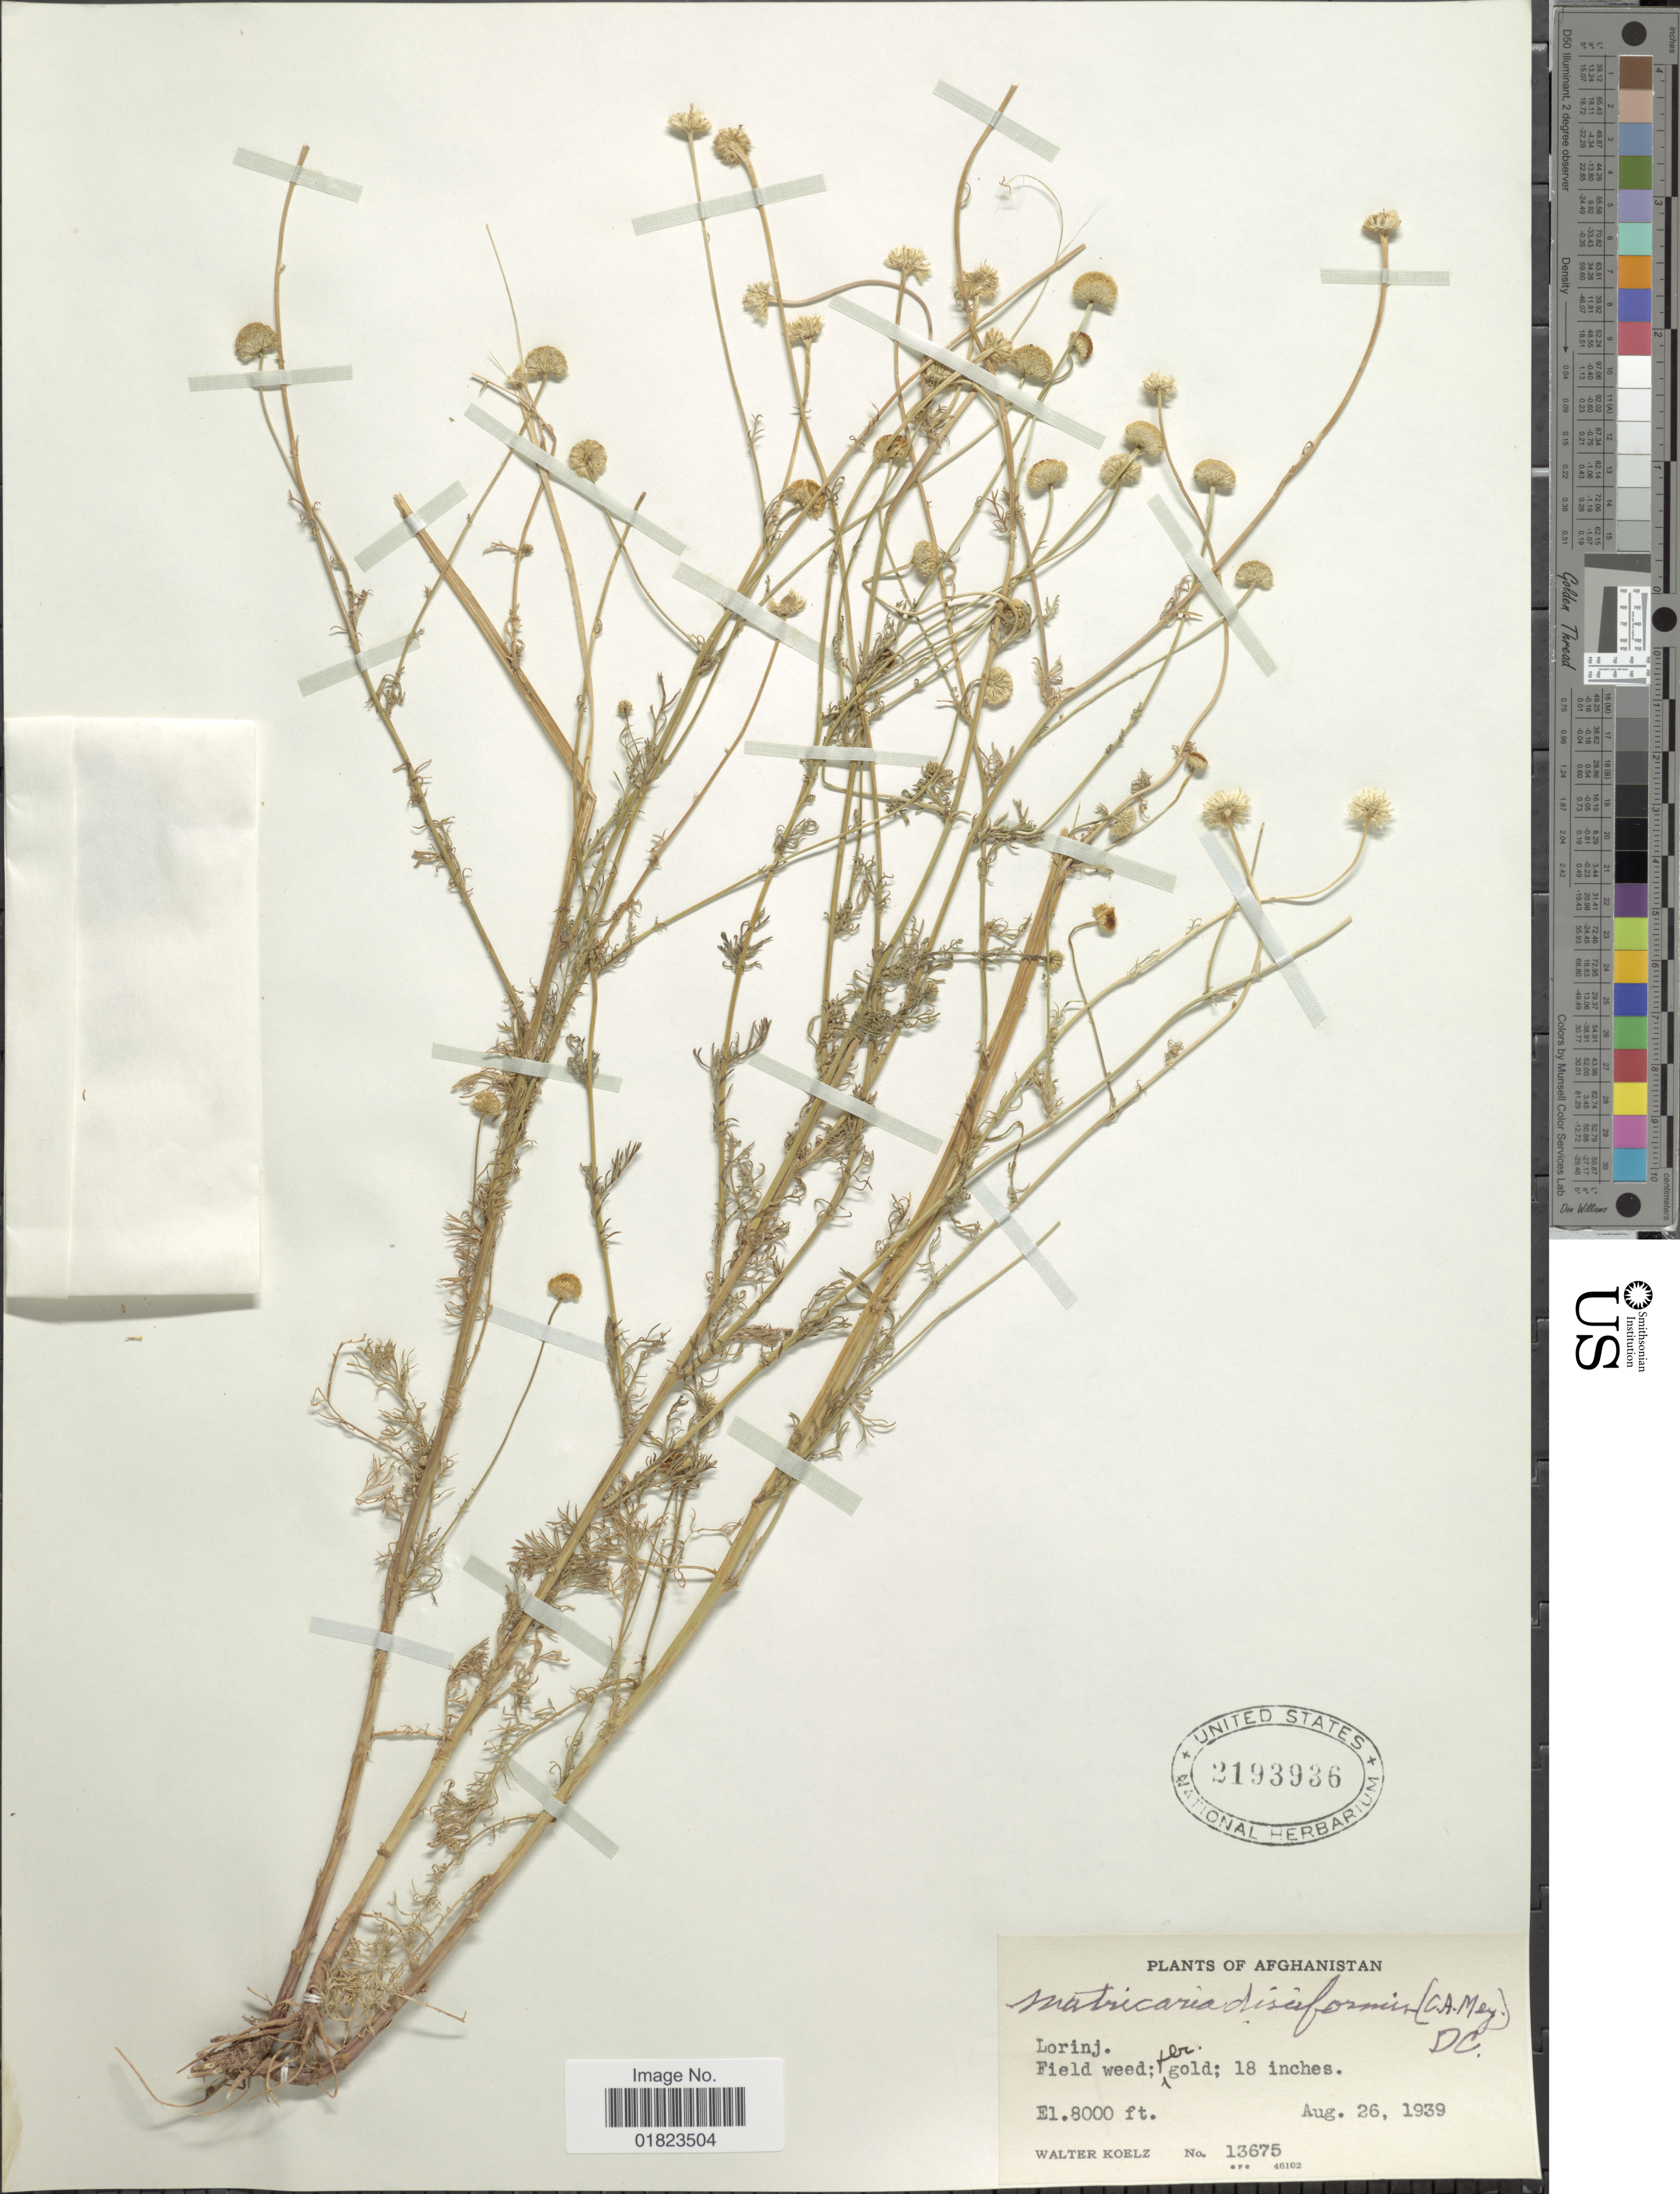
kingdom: Plantae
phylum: Tracheophyta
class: Magnoliopsida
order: Asterales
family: Asteraceae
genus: Tripleurospermum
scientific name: Tripleurospermum disciforme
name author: (C.A. Mey.) Sch. Bip.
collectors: W. N. Koelz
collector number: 13675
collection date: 1939-08-26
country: Afghanistan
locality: Lorinj.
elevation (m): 2438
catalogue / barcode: US 2193936